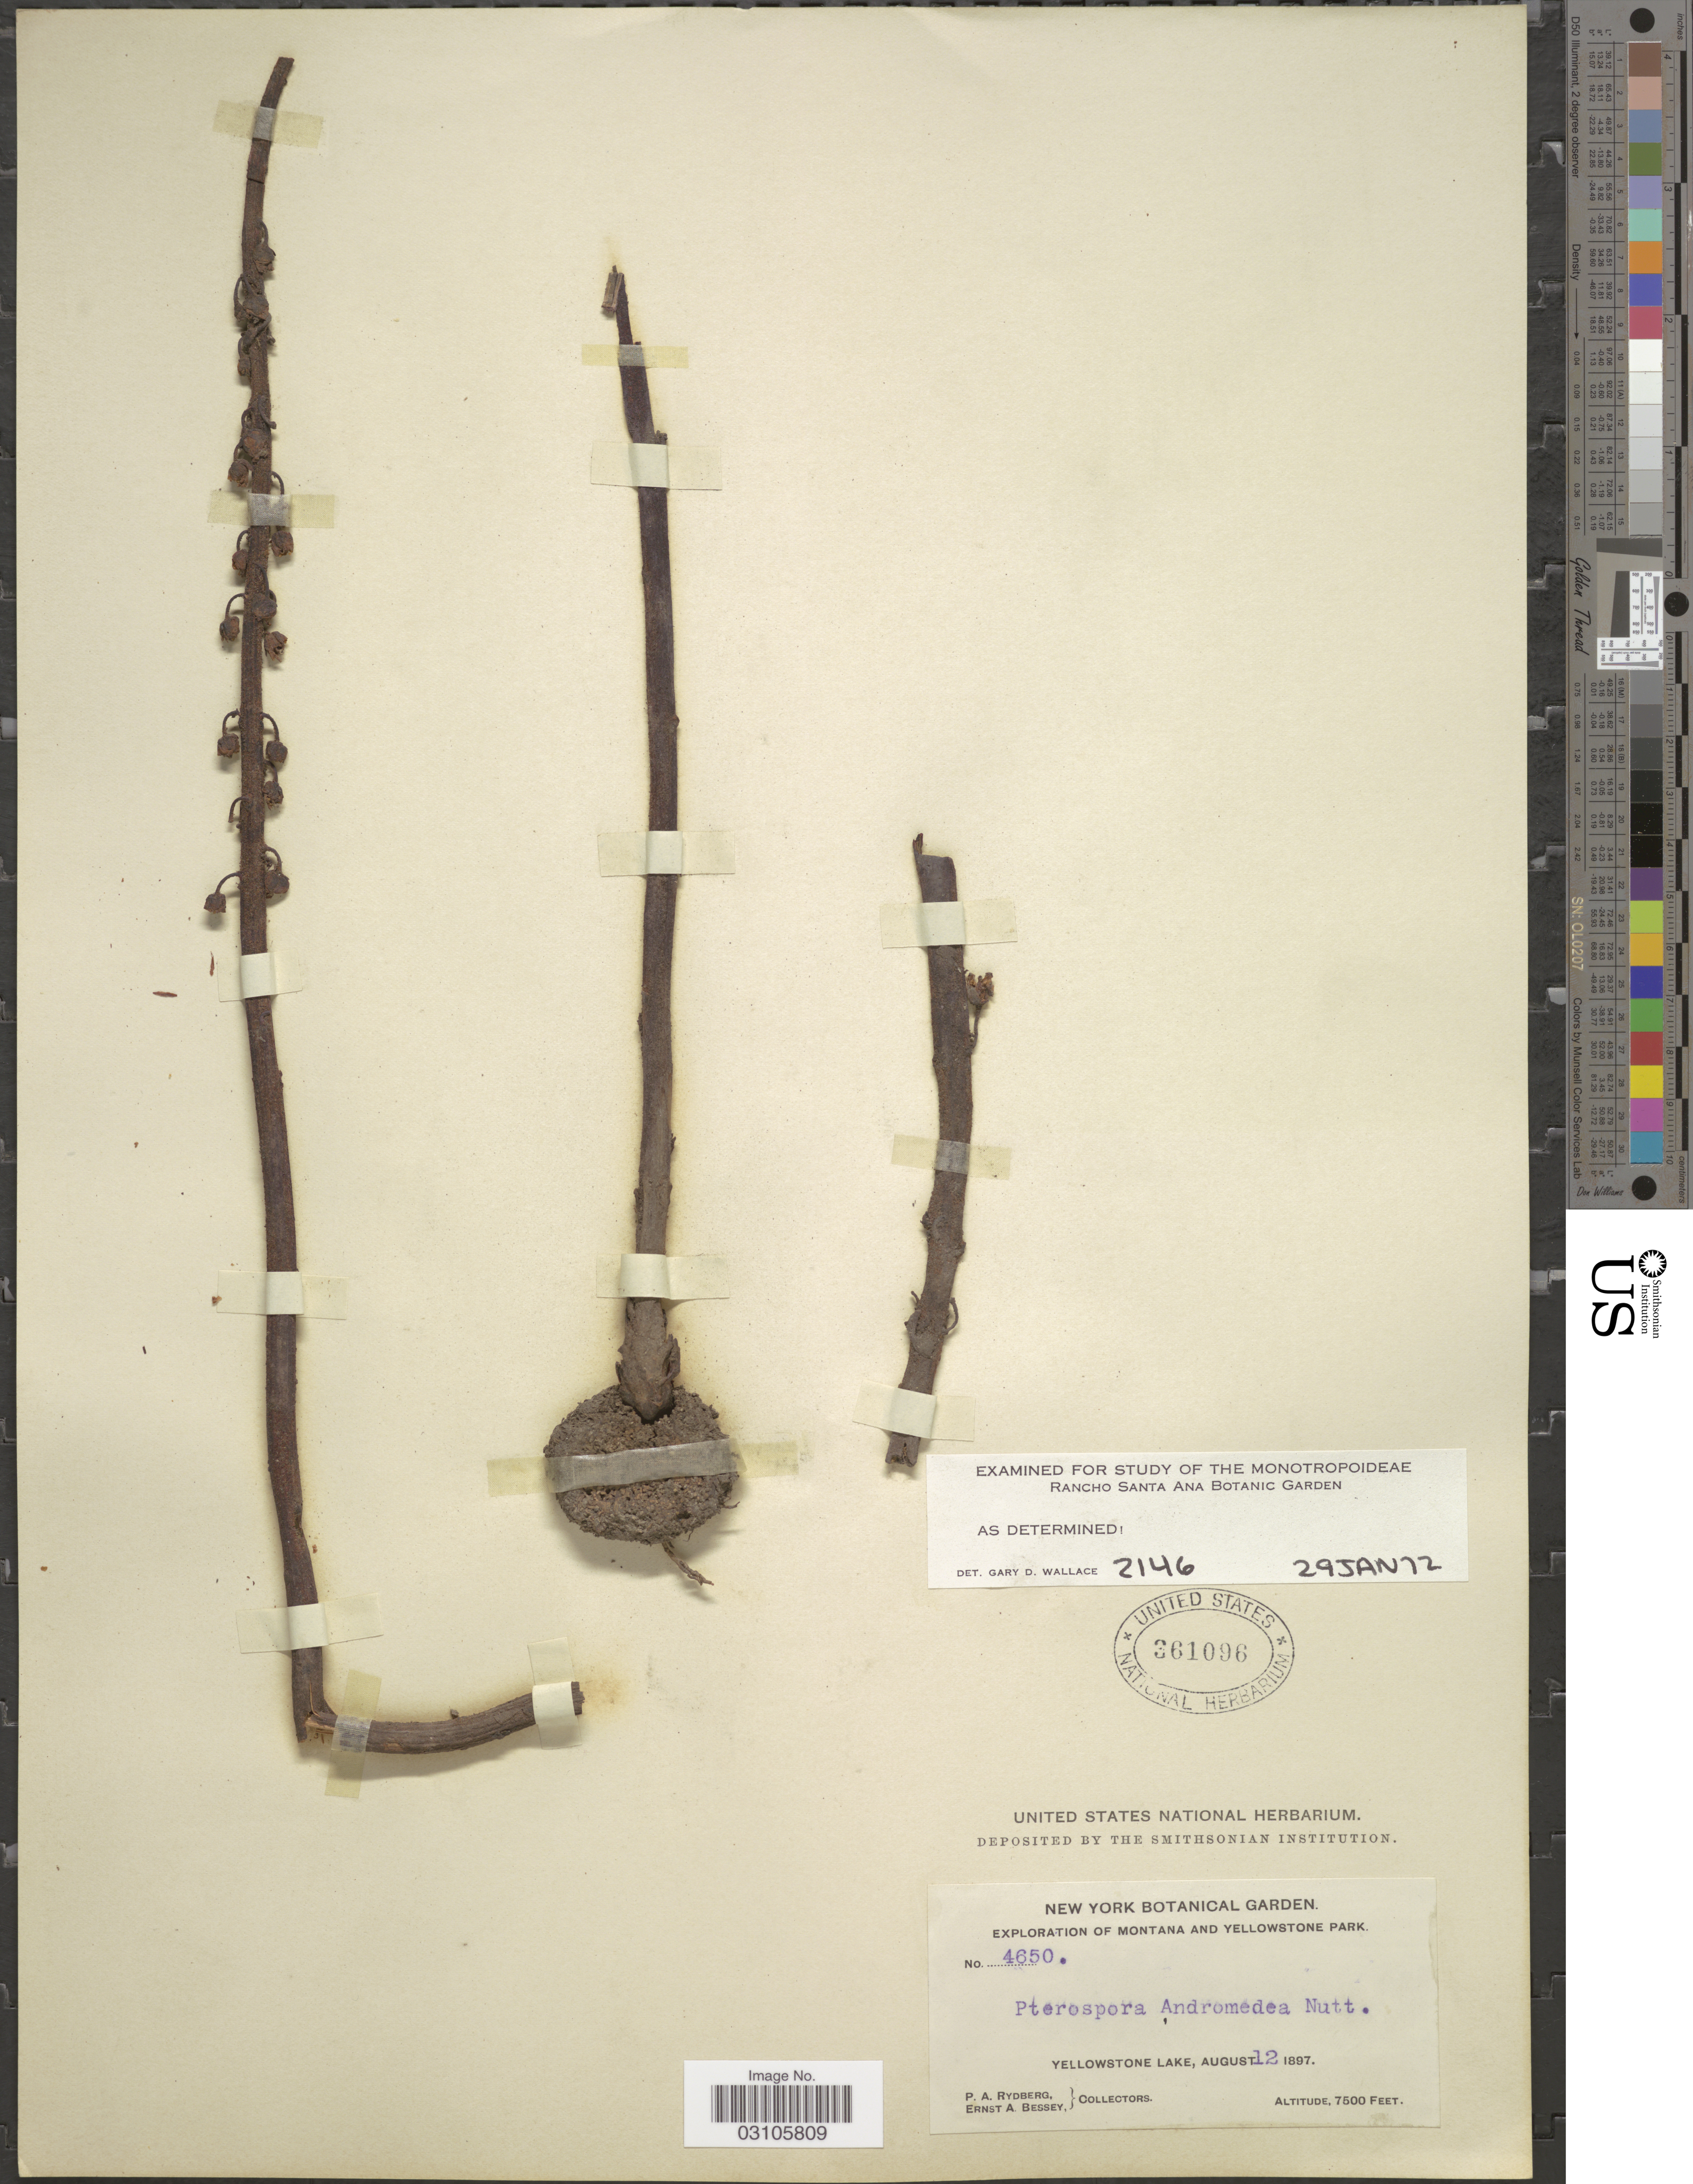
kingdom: Plantae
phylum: Tracheophyta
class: Magnoliopsida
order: Ericales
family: Ericaceae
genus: Pterospora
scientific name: Pterospora andromedea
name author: Nutt.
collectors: P. A. Rydberg & E. A. Bessey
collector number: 4650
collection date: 1897-08-12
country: United States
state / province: Wyoming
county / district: Park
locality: Yellowstone Park. Yellowstone Lake.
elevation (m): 2286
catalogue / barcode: US 361096